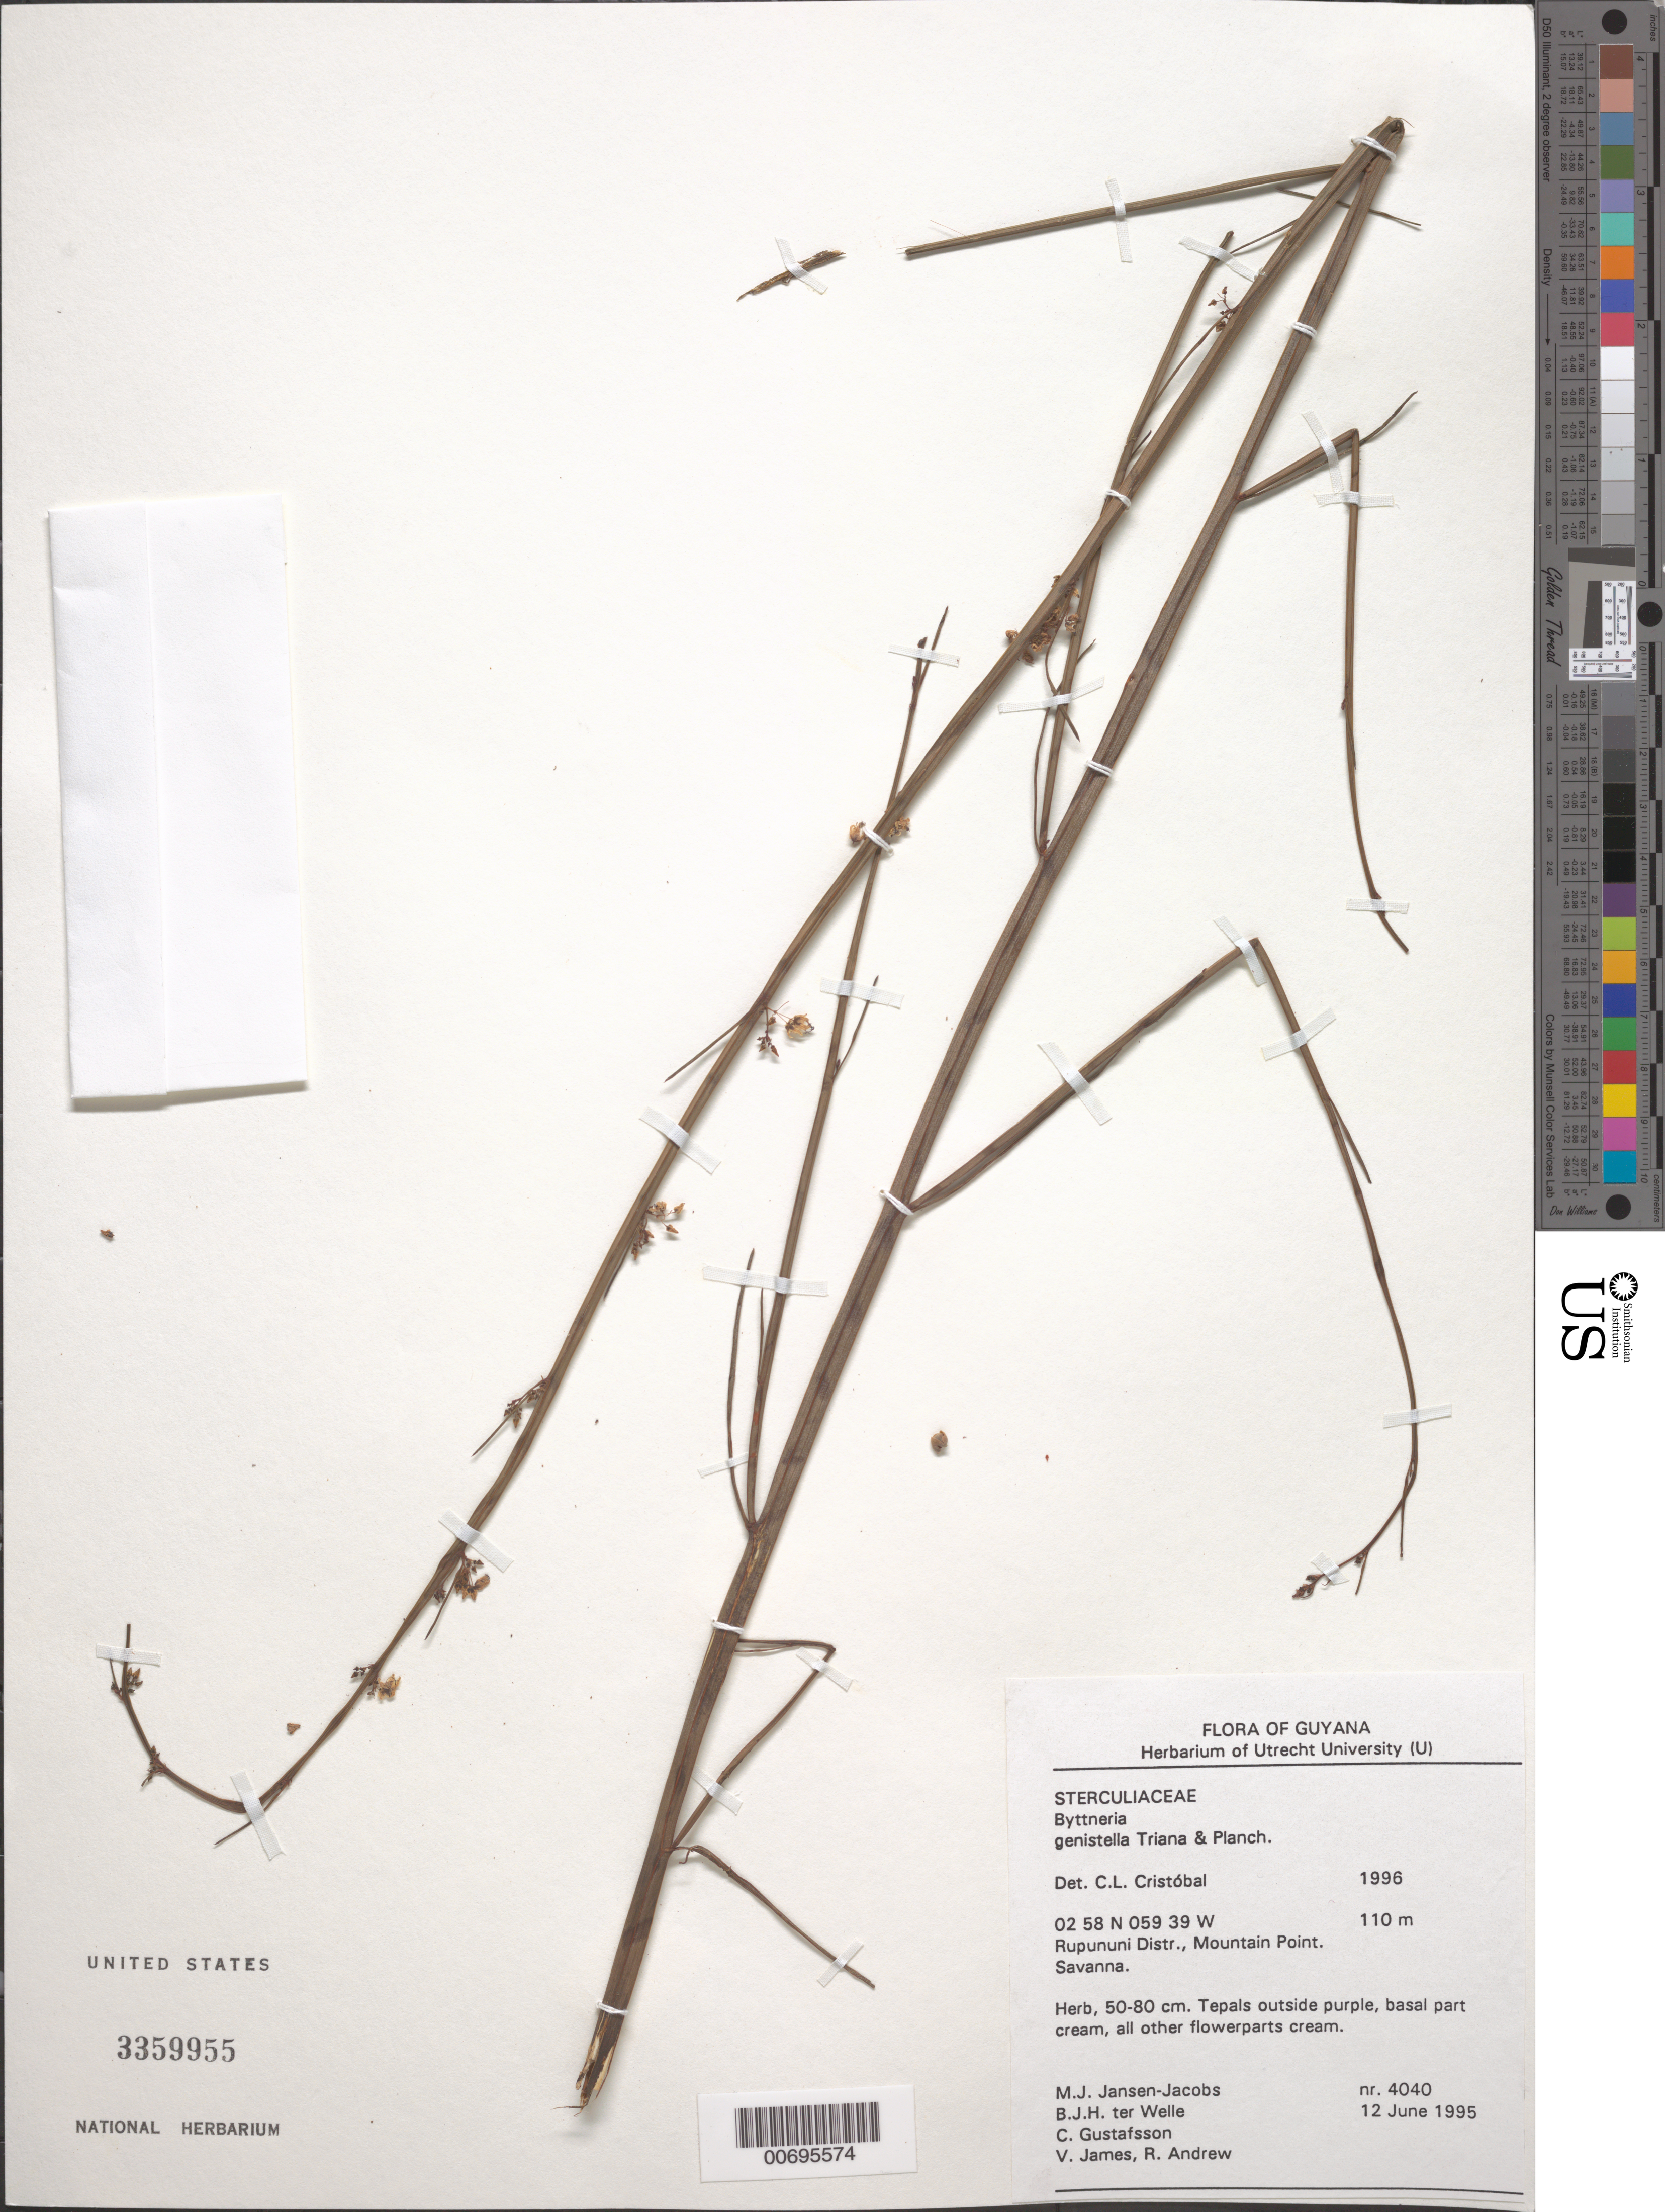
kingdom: Plantae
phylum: Tracheophyta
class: Magnoliopsida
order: Malvales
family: Malvaceae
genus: Byttneria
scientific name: Byttneria genistella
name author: Triana & Planch.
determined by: Cristóbal, C. L.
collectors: M. J. Jansen-Jacobs, B. Welle, C. G. Gustafsson, V. James & R. Andrew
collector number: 4040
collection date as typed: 12-Jun-95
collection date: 1995-06-12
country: Guyana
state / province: U. Takutu-U. Essequibo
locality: Mountain Point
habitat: Savanna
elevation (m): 110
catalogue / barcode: US 3359955